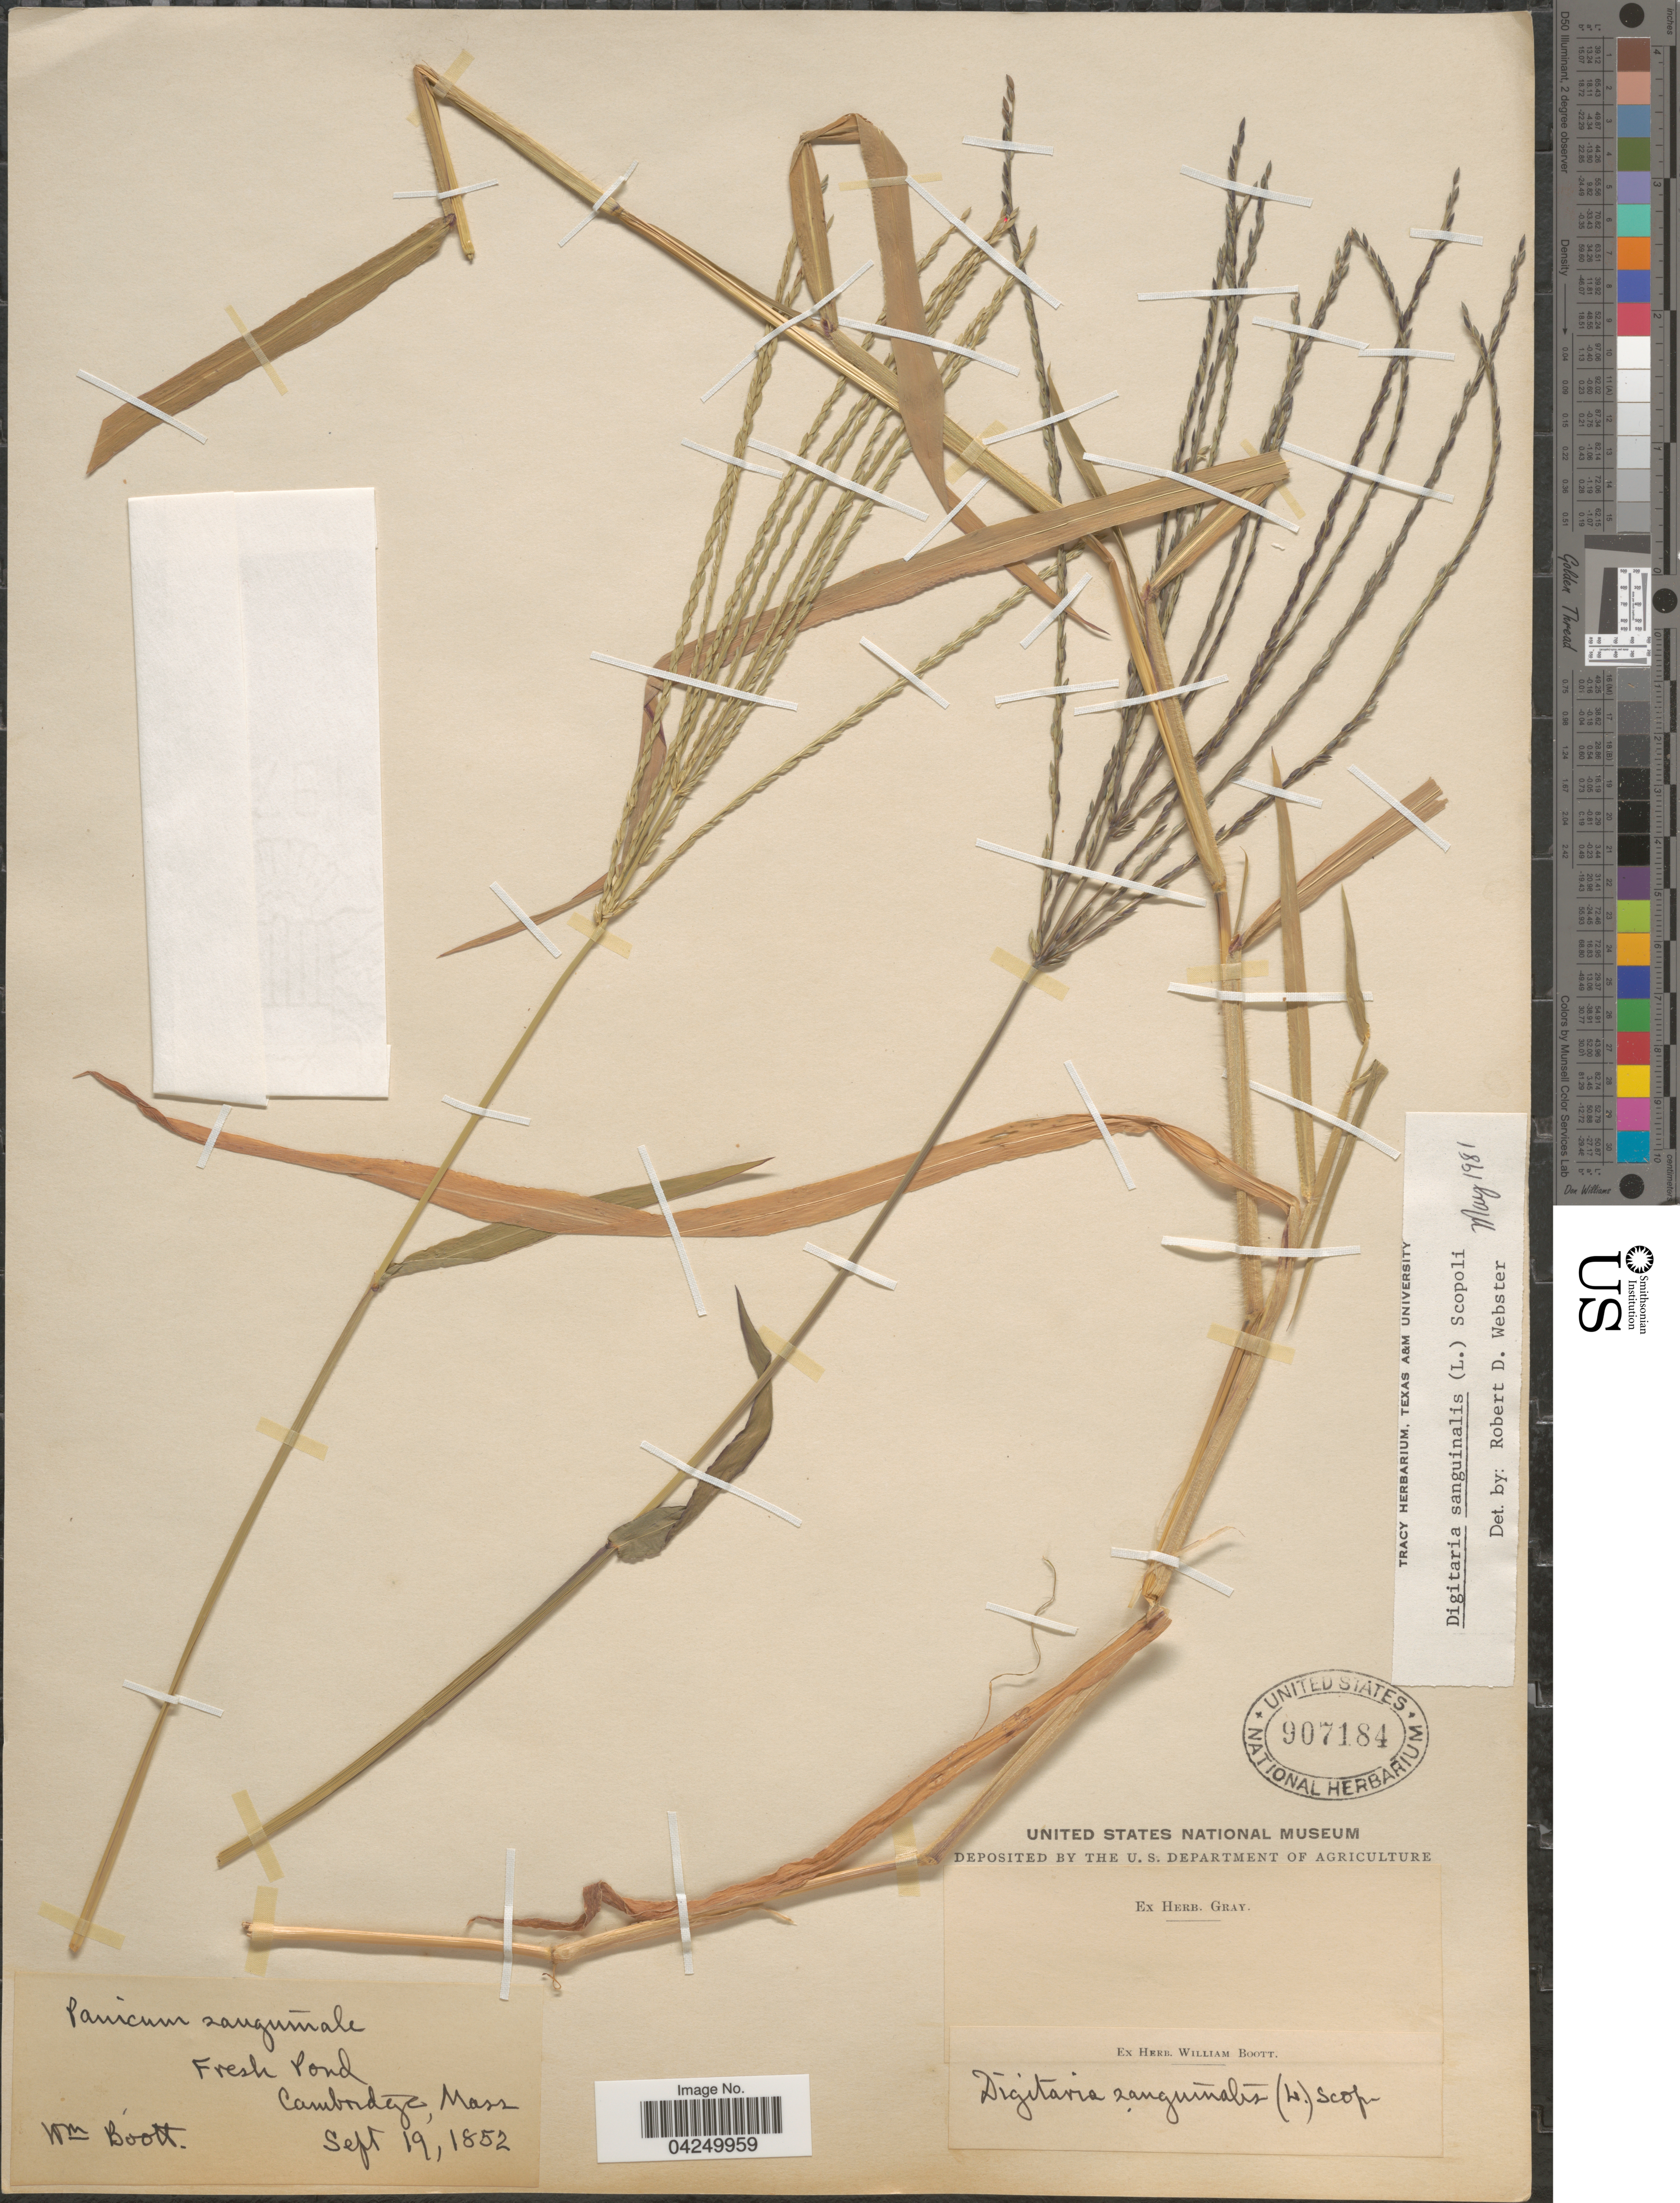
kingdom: Plantae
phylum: Tracheophyta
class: Liliopsida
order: Poales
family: Poaceae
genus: Digitaria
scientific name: Digitaria sanguinalis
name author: (L.) Scop.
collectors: W. Boott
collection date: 1852-09-19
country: United States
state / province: Massachusetts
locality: Fresh Pond. Cambridge.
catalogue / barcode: US 907184